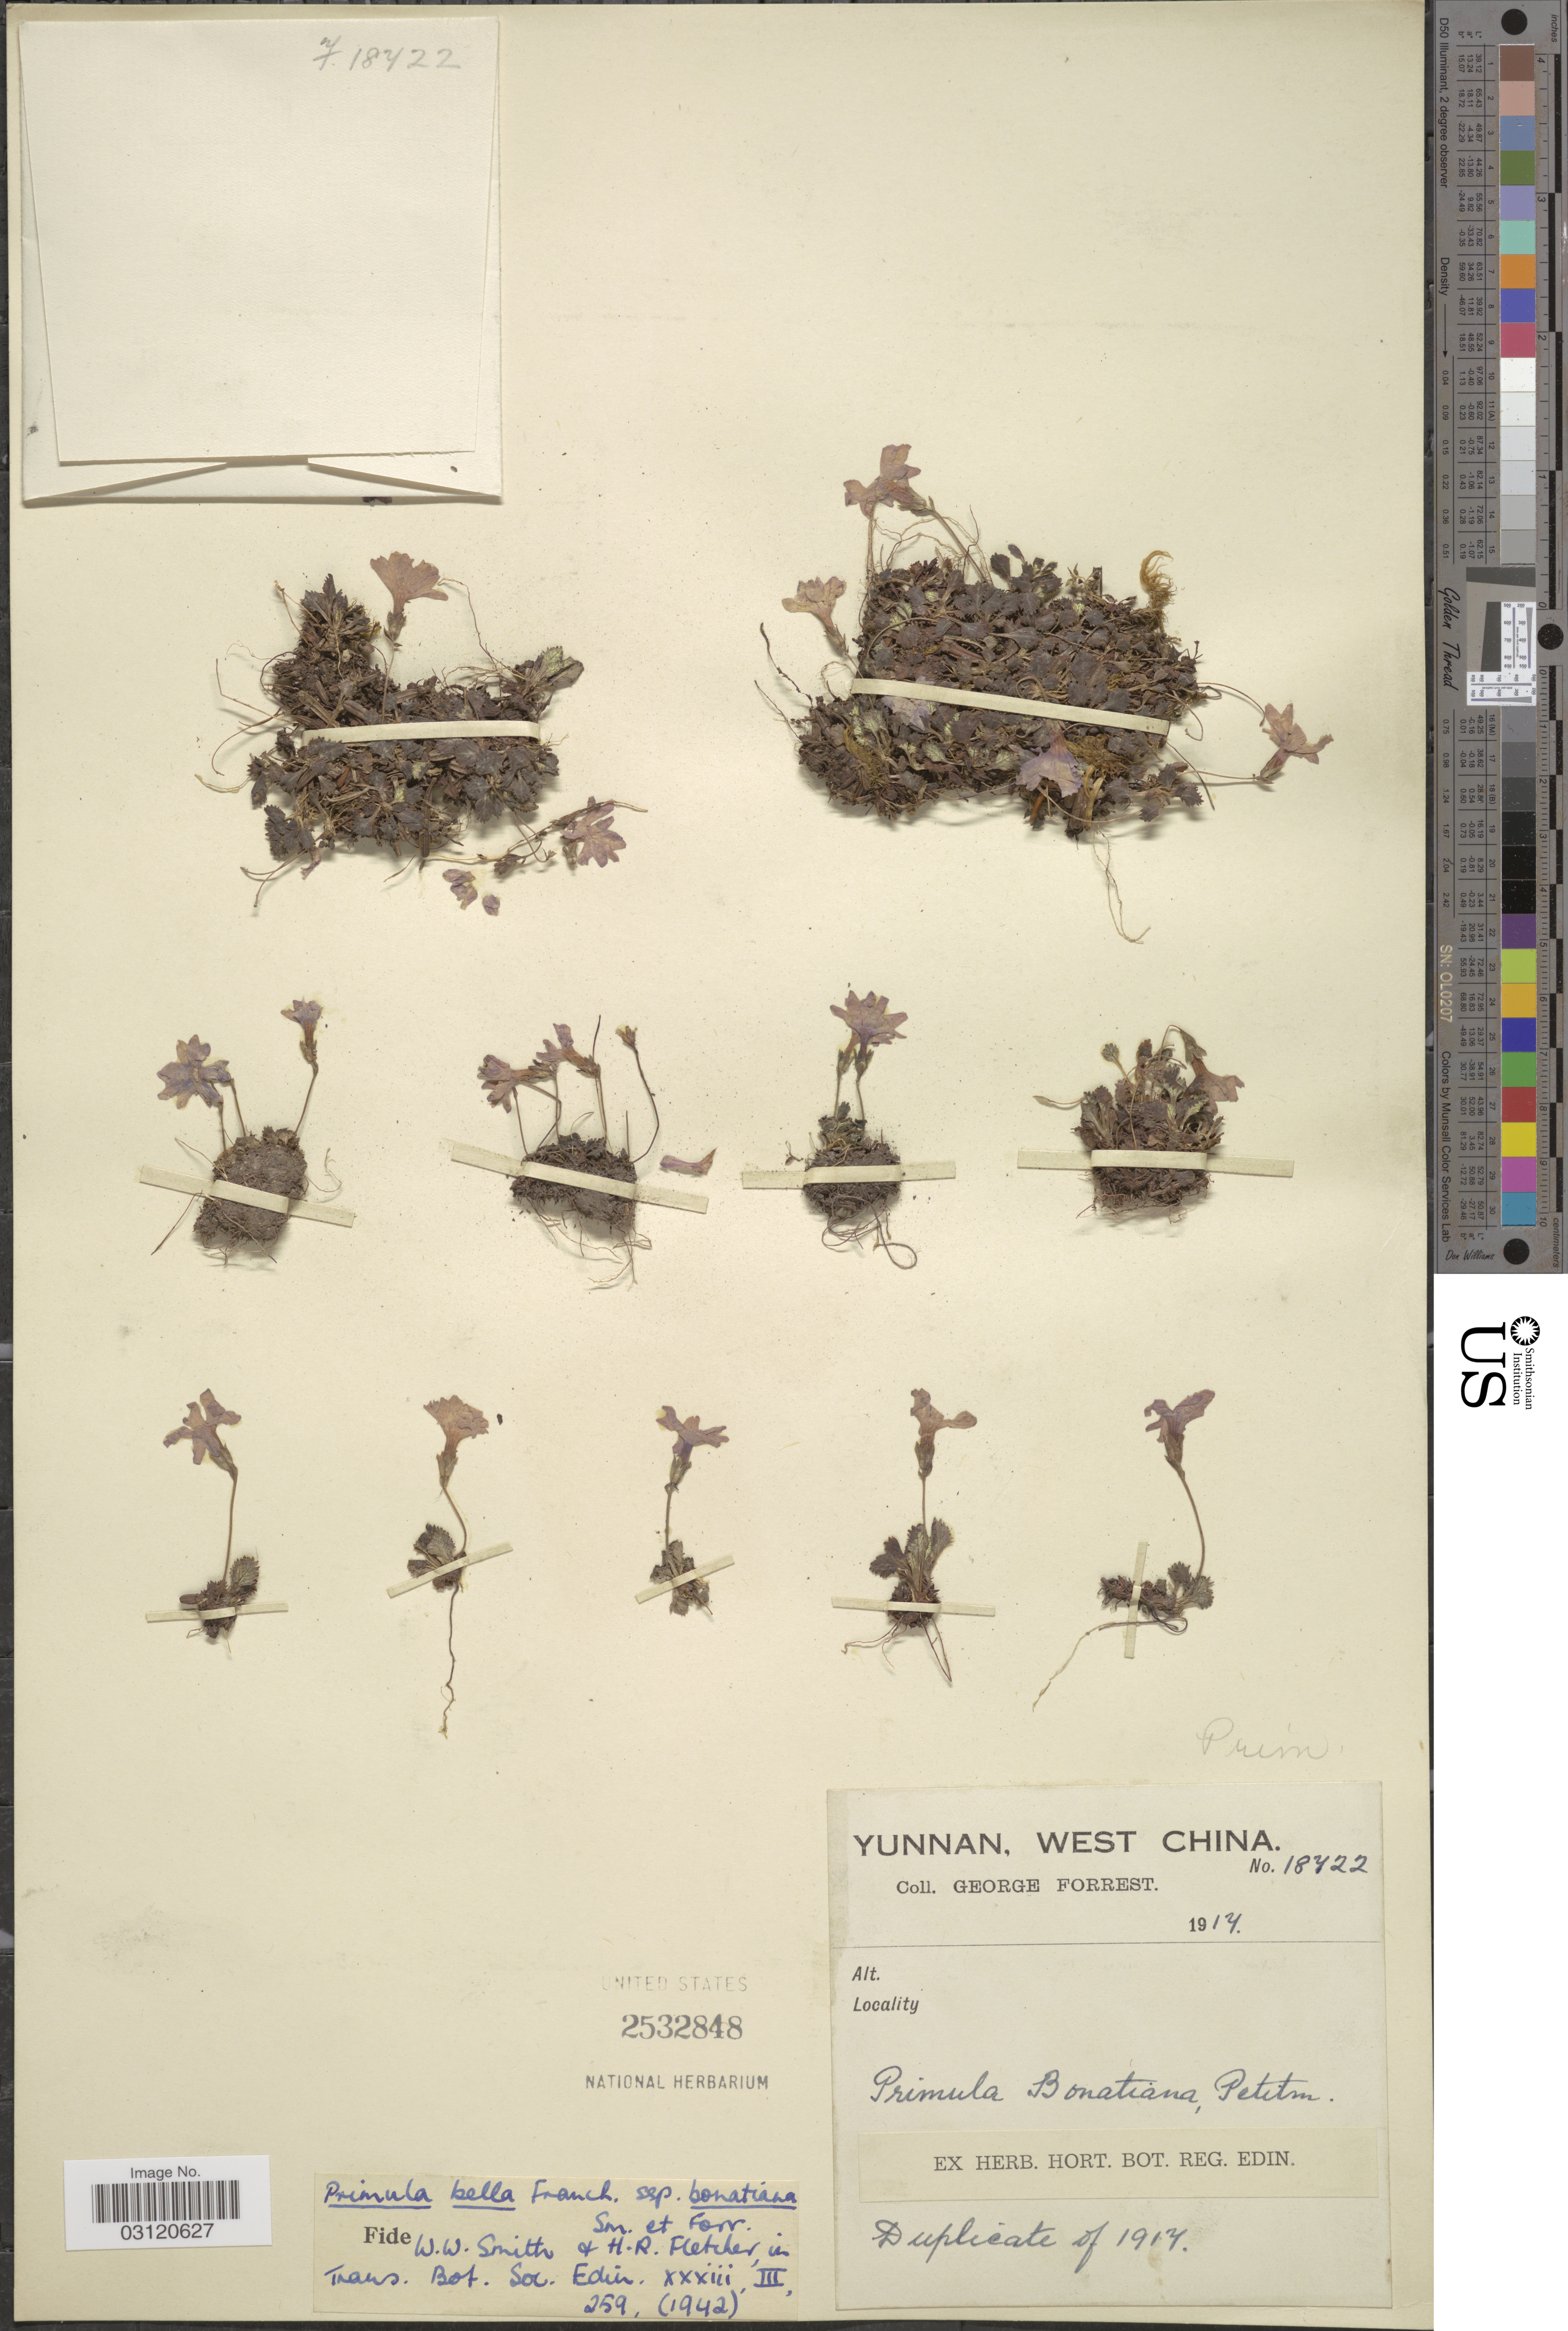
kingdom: Plantae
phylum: Tracheophyta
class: Magnoliopsida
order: Ericales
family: Primulaceae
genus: Primula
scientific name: Primula bella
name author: Franch.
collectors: G. Forrest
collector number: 18422*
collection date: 1914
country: China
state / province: Yunnan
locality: West China.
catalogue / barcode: US 2532848